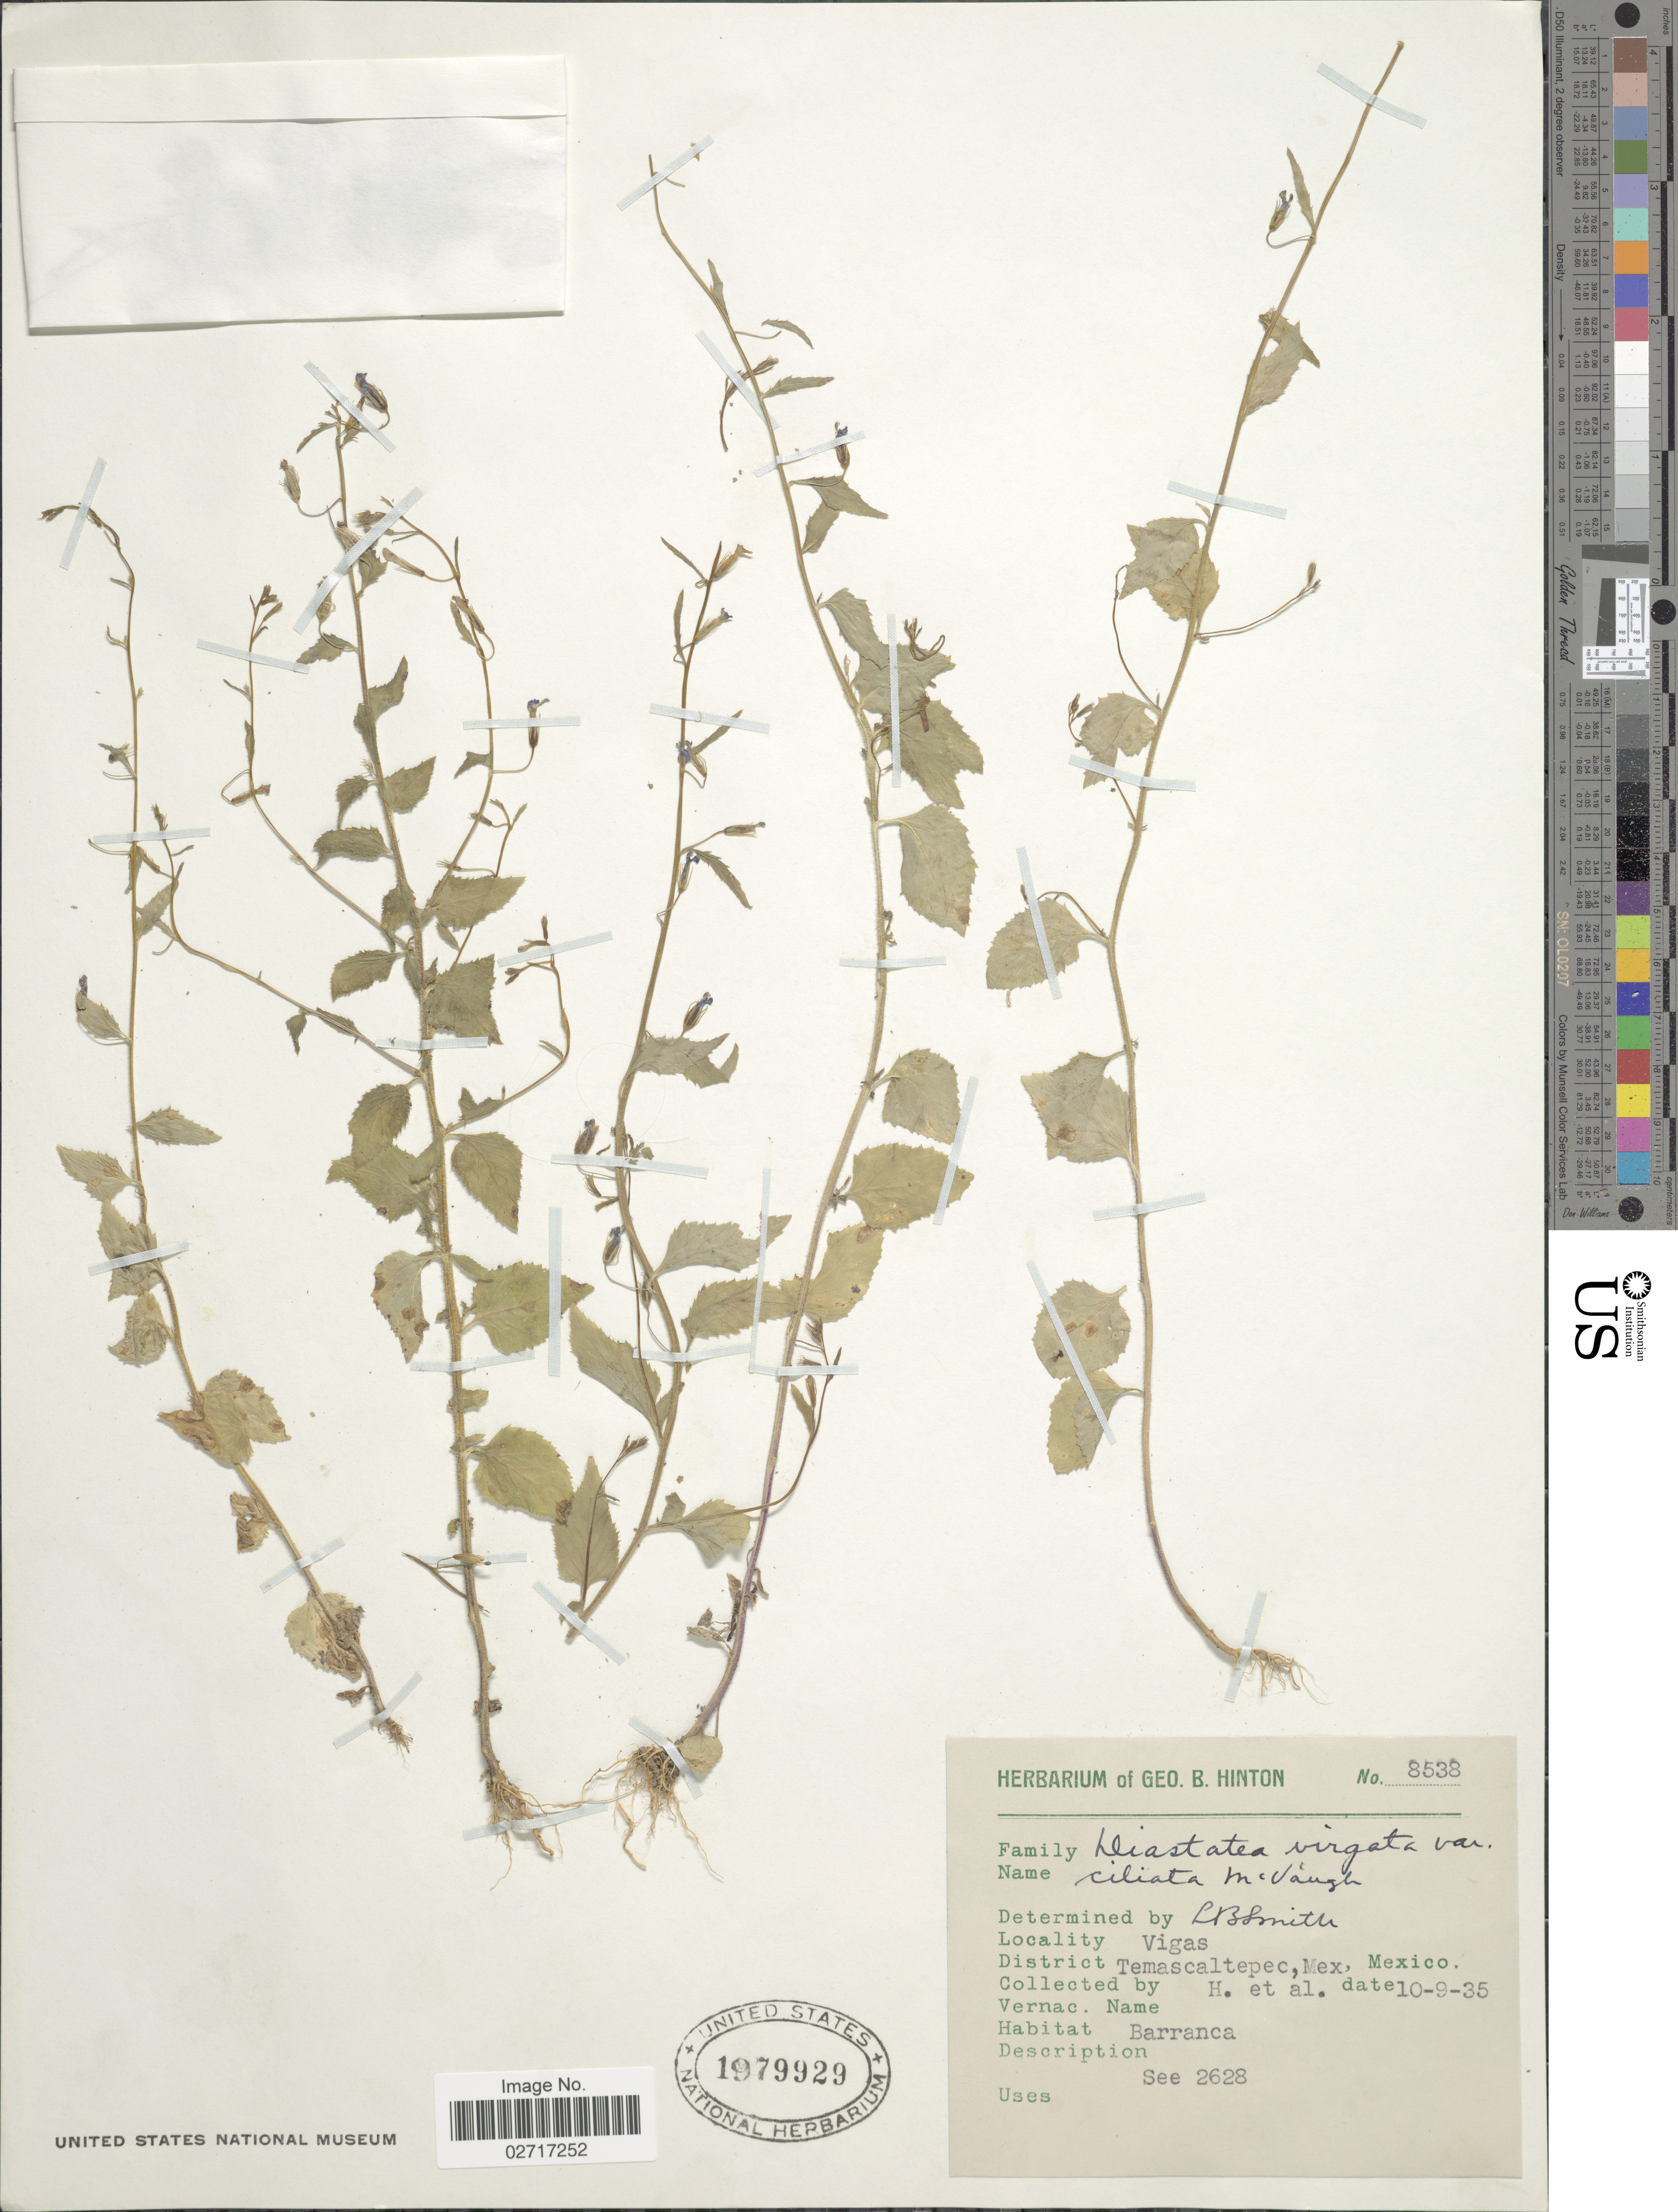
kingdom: Plantae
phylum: Tracheophyta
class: Magnoliopsida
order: Asterales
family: Campanulaceae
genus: Diastatea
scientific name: Diastatea virgata var. ciliata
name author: McVaugh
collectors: G. B. Hinton & et al.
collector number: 8538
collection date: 1935-10-09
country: Mexico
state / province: México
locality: Vigas, District Temascaltepec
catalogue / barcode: US 1979929